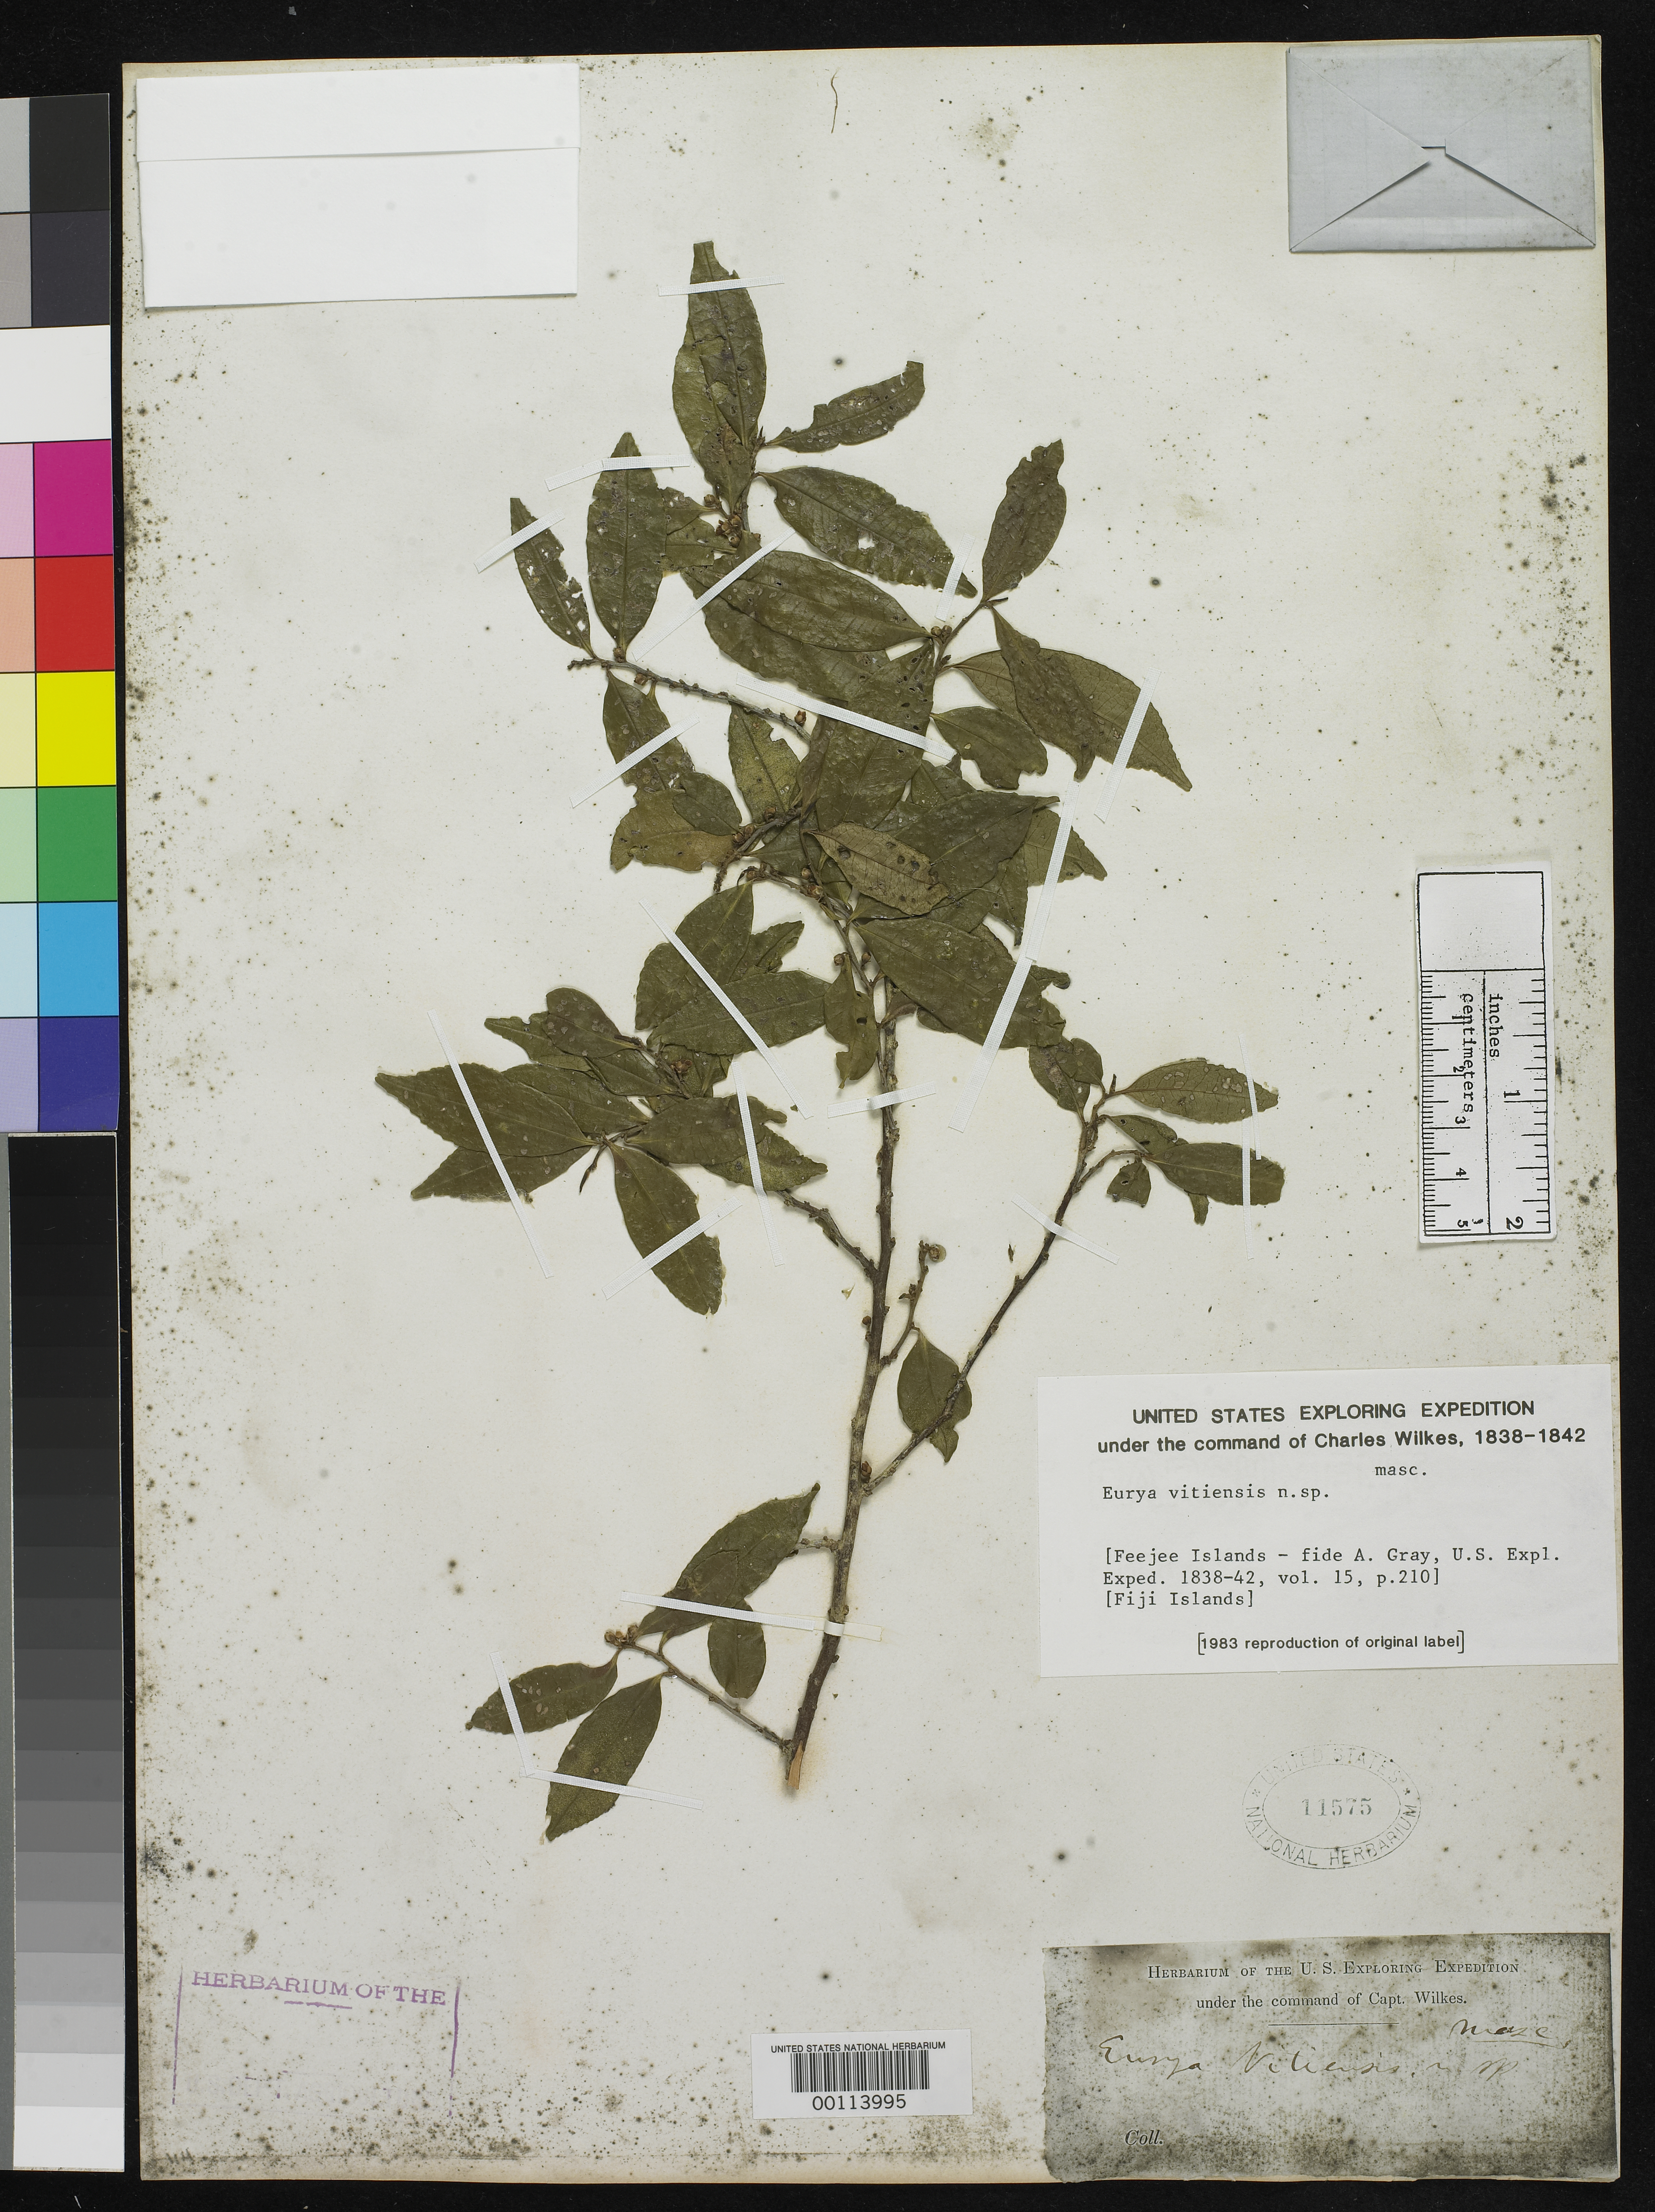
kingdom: Plantae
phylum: Tracheophyta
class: Magnoliopsida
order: Ericales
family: Pentaphylacaceae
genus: Eurya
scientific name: Eurya vitiensis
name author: A. Gray in Wilkes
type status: Type Collection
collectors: Wilkes Explor. Exped.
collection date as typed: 1838 to -- --- 1842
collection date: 1838/1842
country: Fiji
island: Ovalau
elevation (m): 610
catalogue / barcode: US 11575